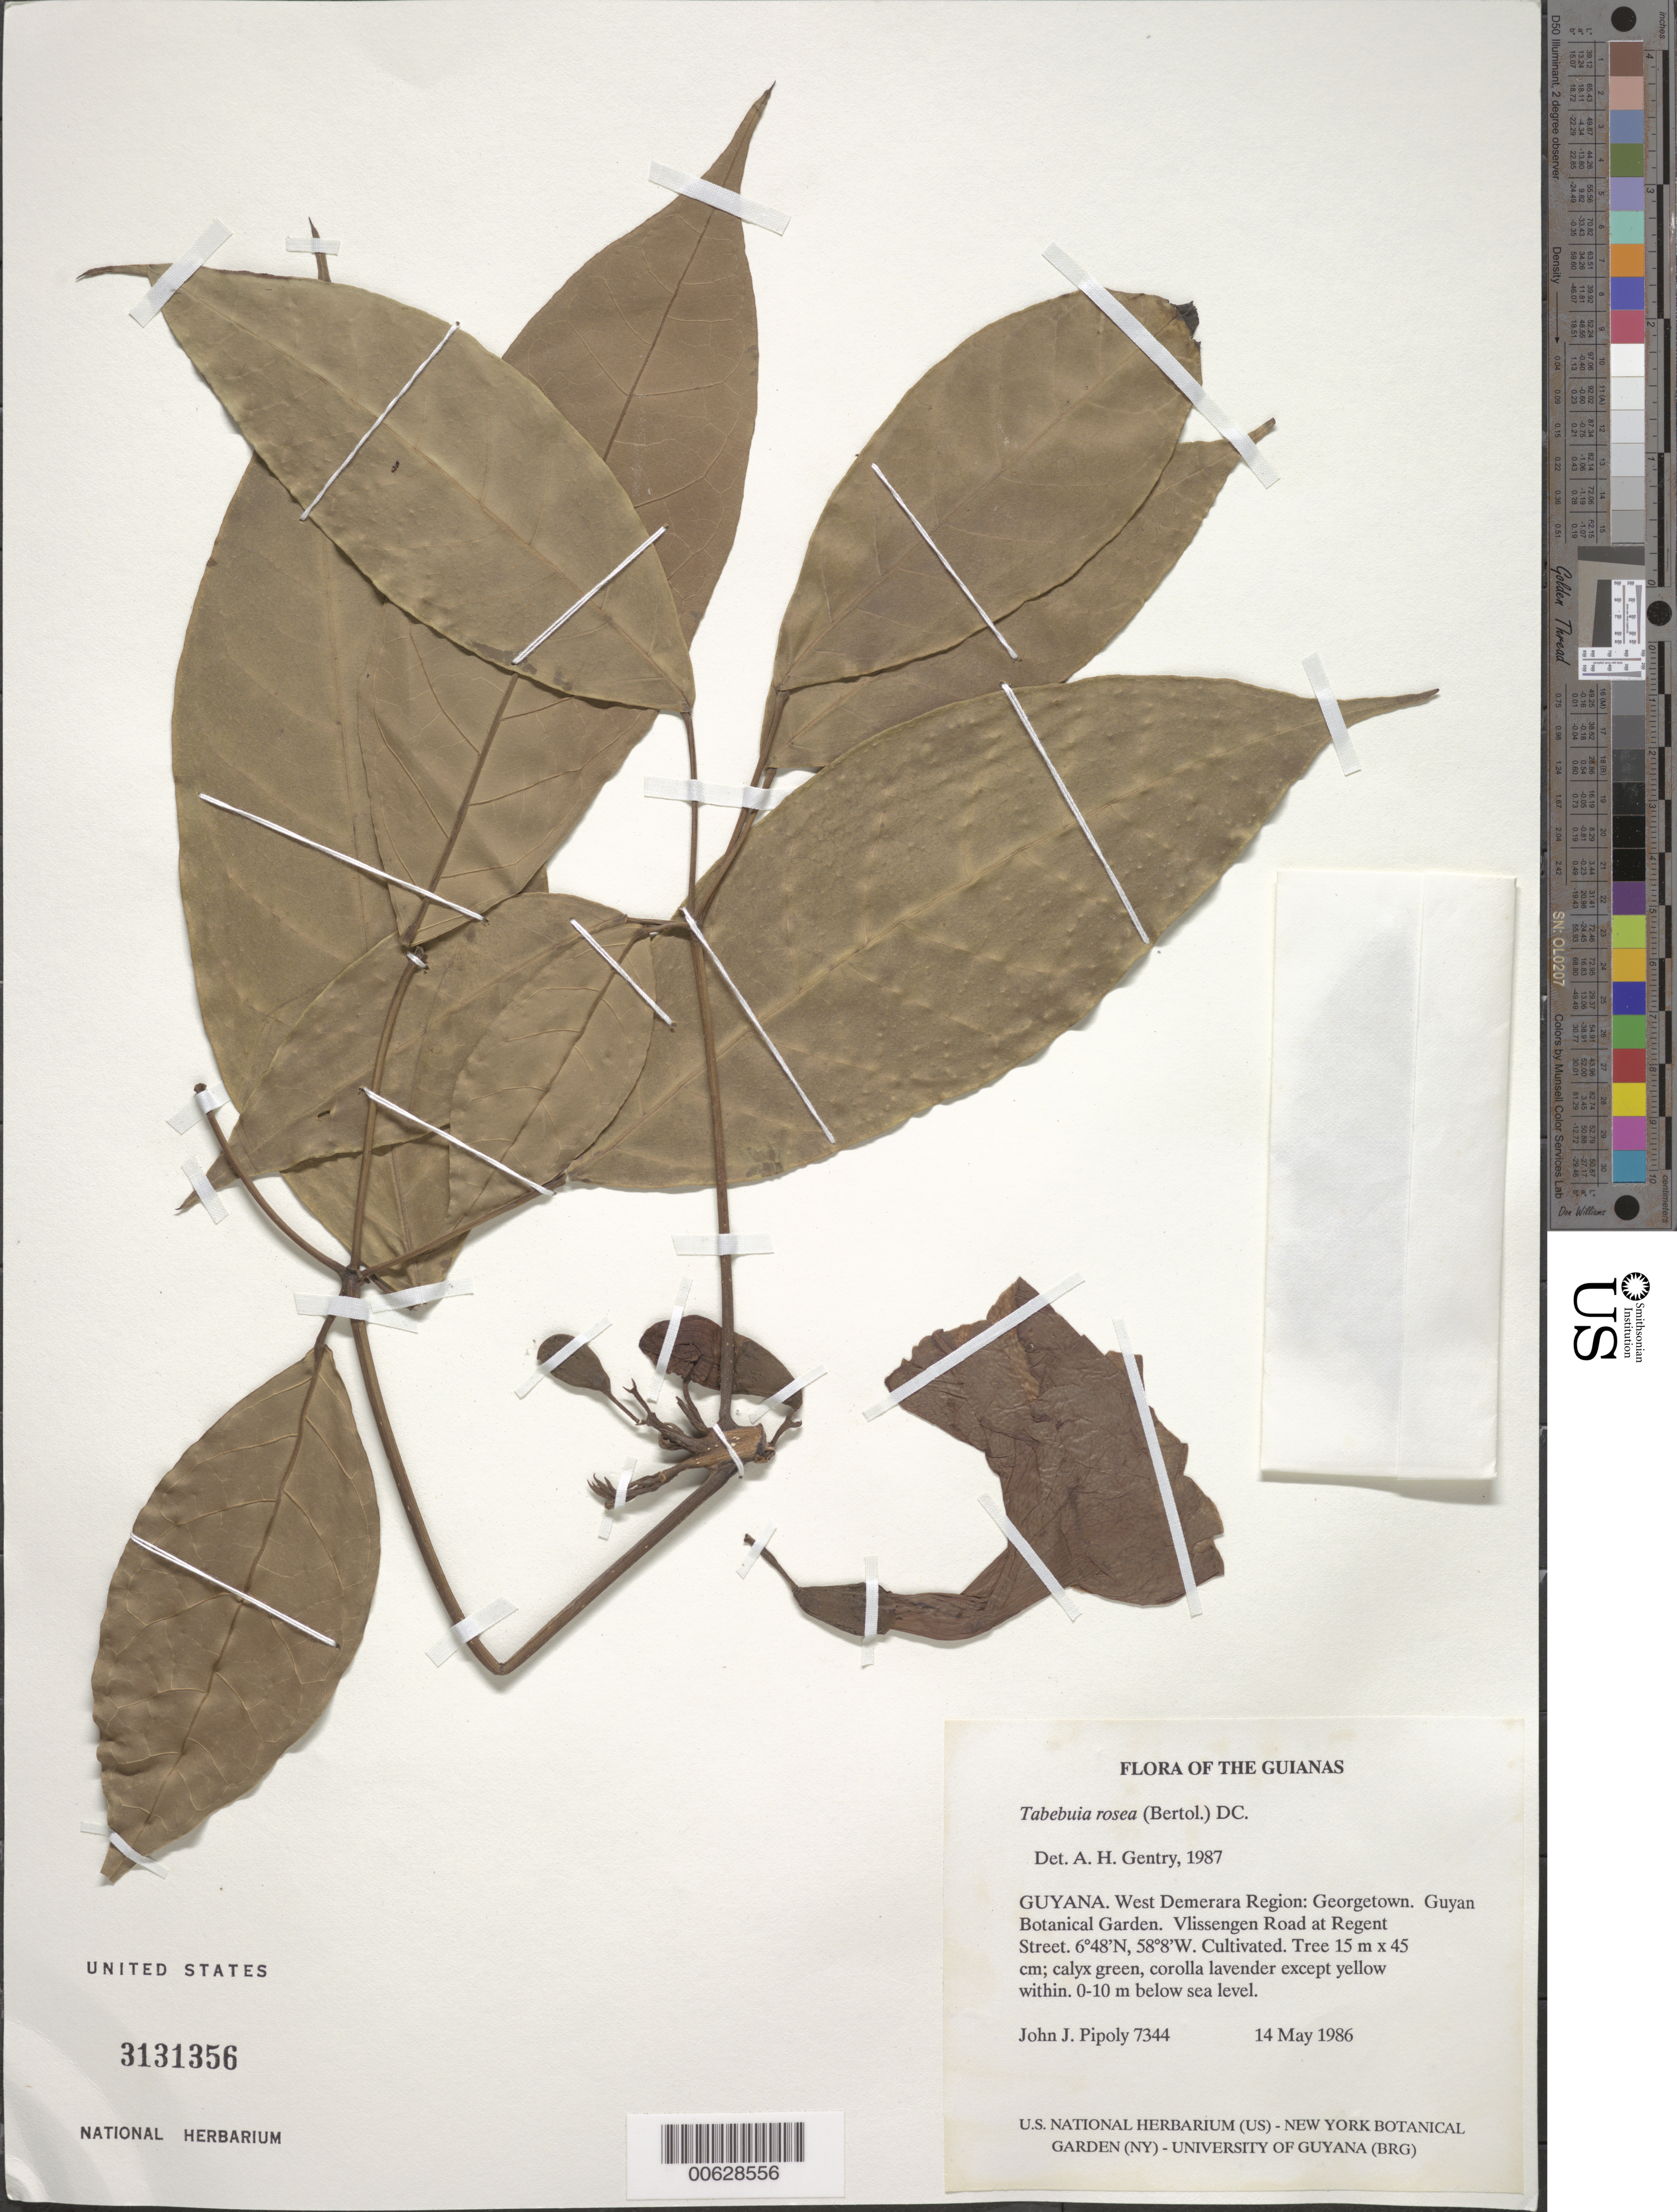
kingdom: Plantae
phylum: Tracheophyta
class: Magnoliopsida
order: Lamiales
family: Bignoniaceae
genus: Tabebuia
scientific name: Tabebuia rosea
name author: (Bertol.) DC.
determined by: Gentry, A. H.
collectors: J. J. Pipoly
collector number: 7344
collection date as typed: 14 May 1986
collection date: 1986-05-14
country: Guyana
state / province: Demerara-Mahaica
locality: Georgetown. Guyana Botanical Garden. Vlissengen Road at Regent Street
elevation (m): -3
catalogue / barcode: US 3131356